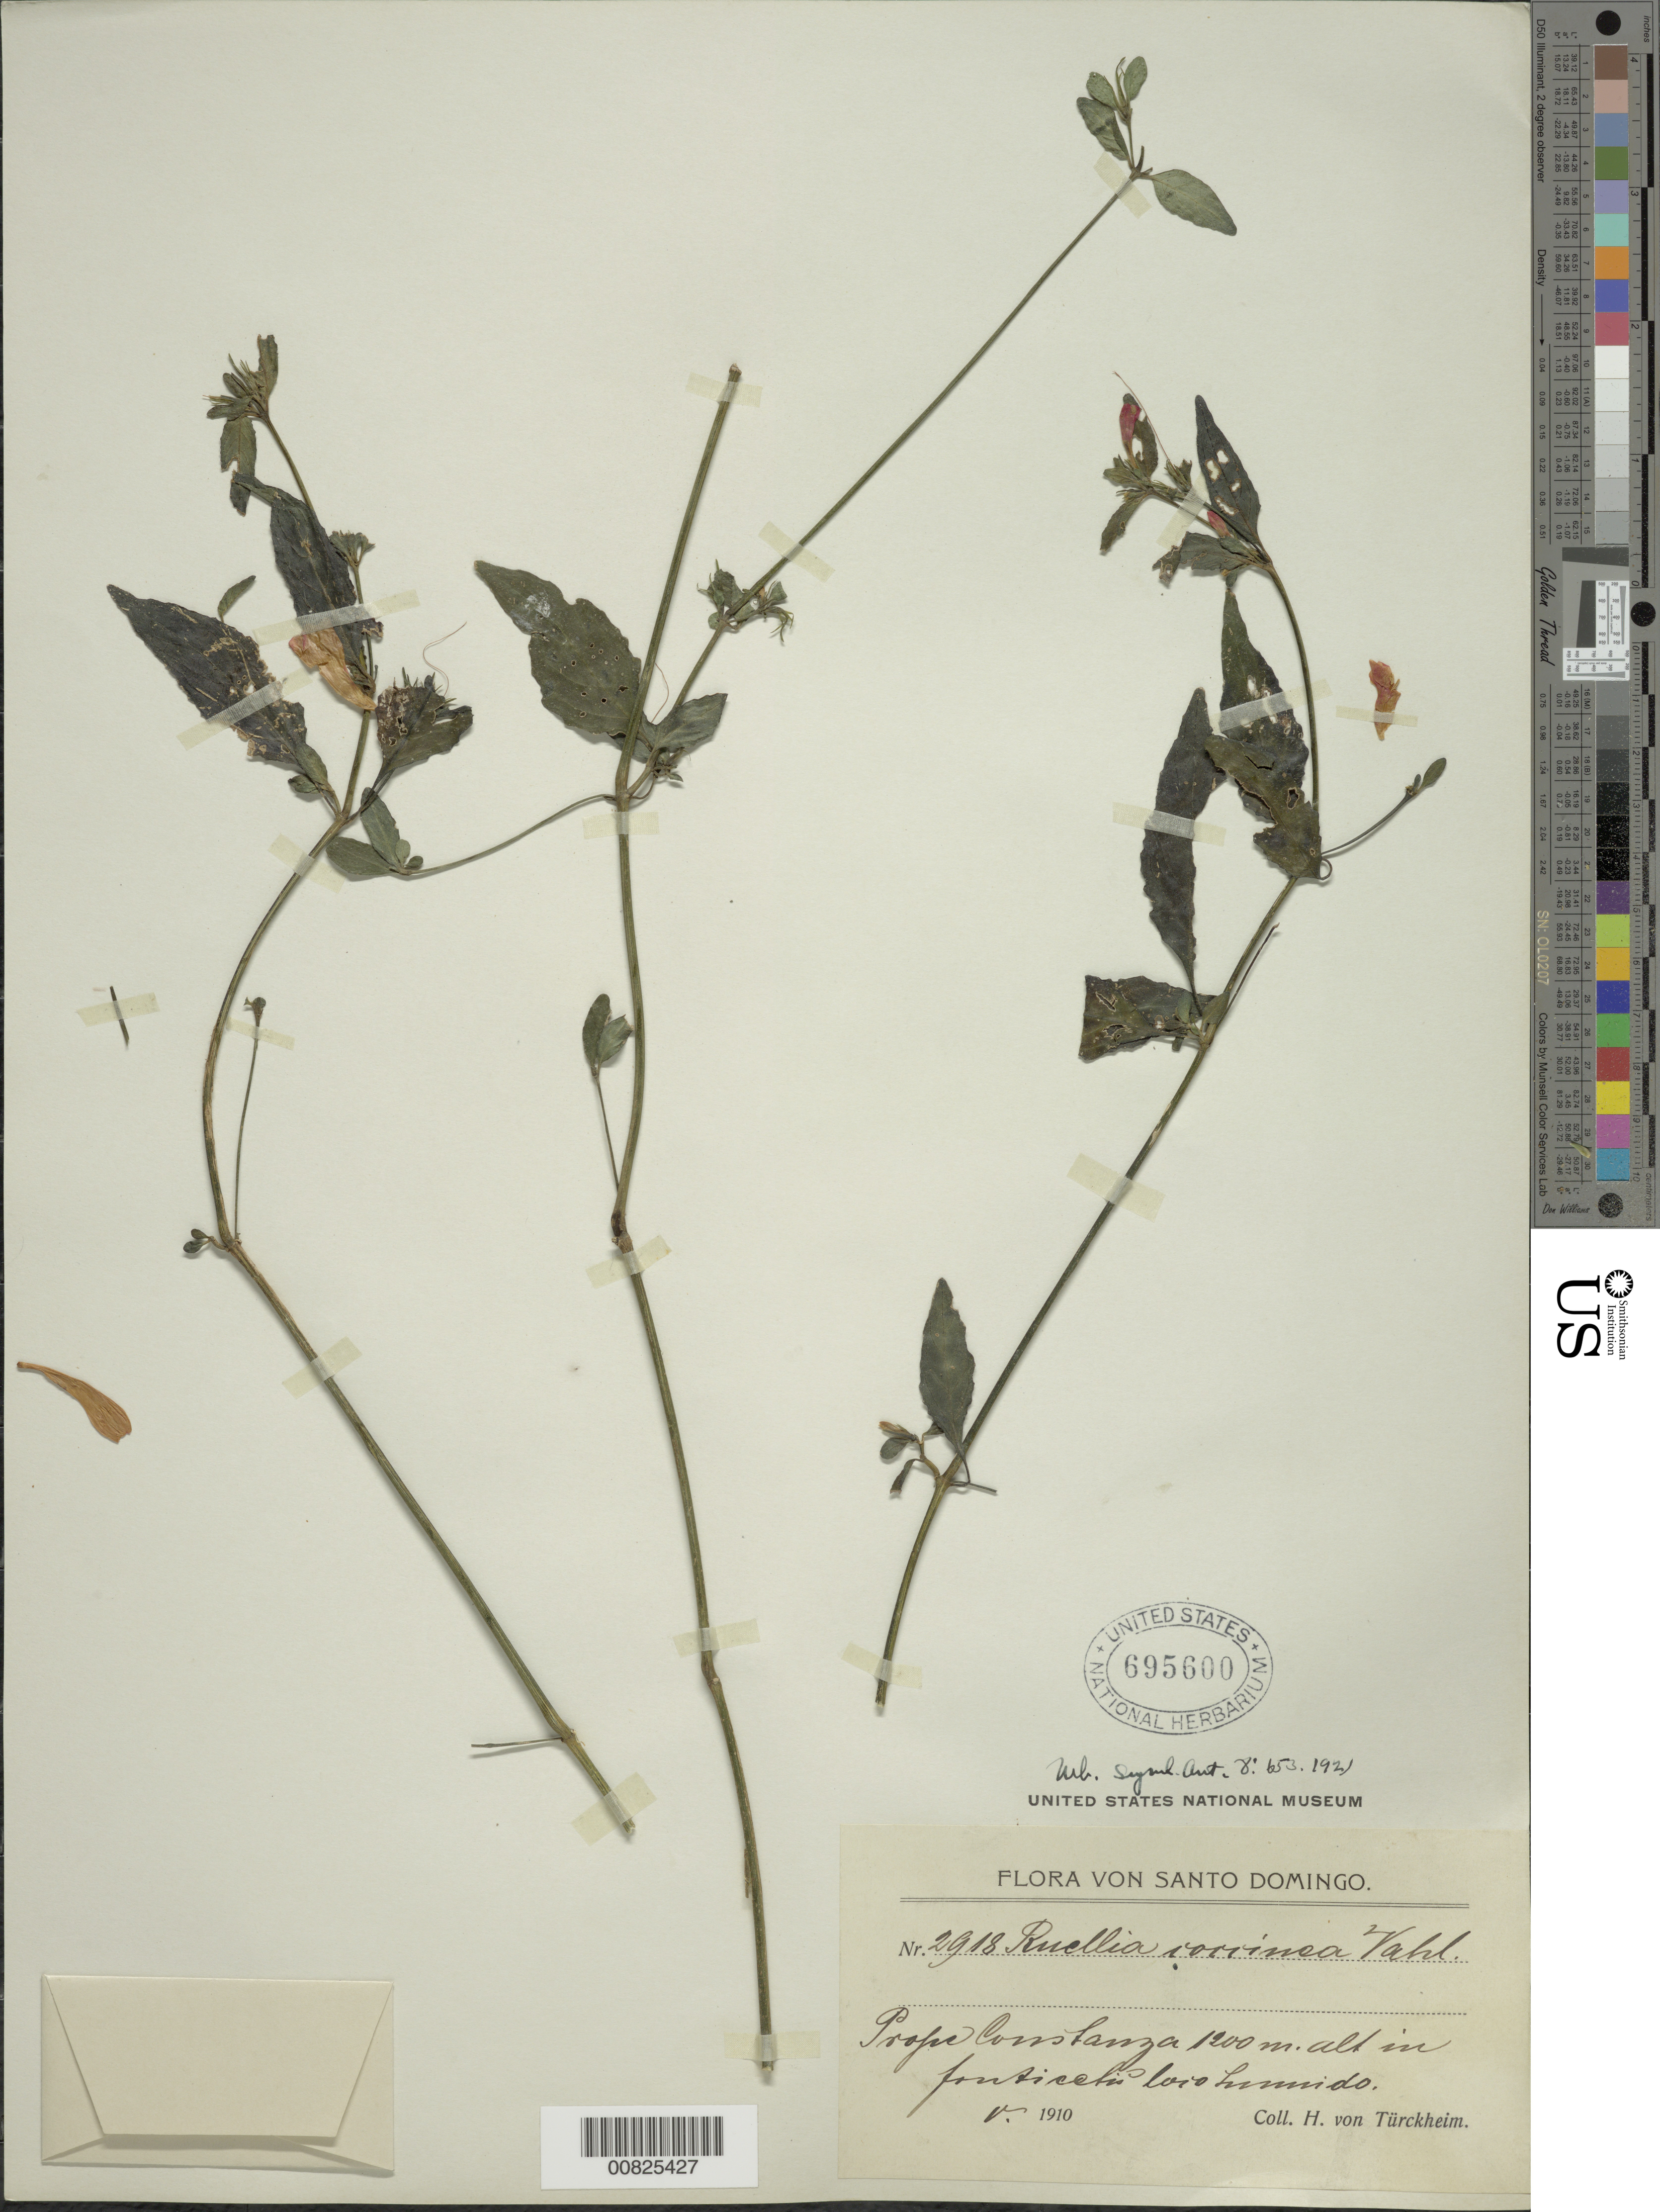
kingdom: Plantae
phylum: Tracheophyta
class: Magnoliopsida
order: Lamiales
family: Acanthaceae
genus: Ruellia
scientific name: Ruellia coccinea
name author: (L.) Vahl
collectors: H. von Türckheim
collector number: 2918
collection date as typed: May 1910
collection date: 1910-05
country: Dominican Republic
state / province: La Vega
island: Hispaniola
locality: Constanza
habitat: "fonticetis loro humido"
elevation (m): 1200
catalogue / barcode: US 695600